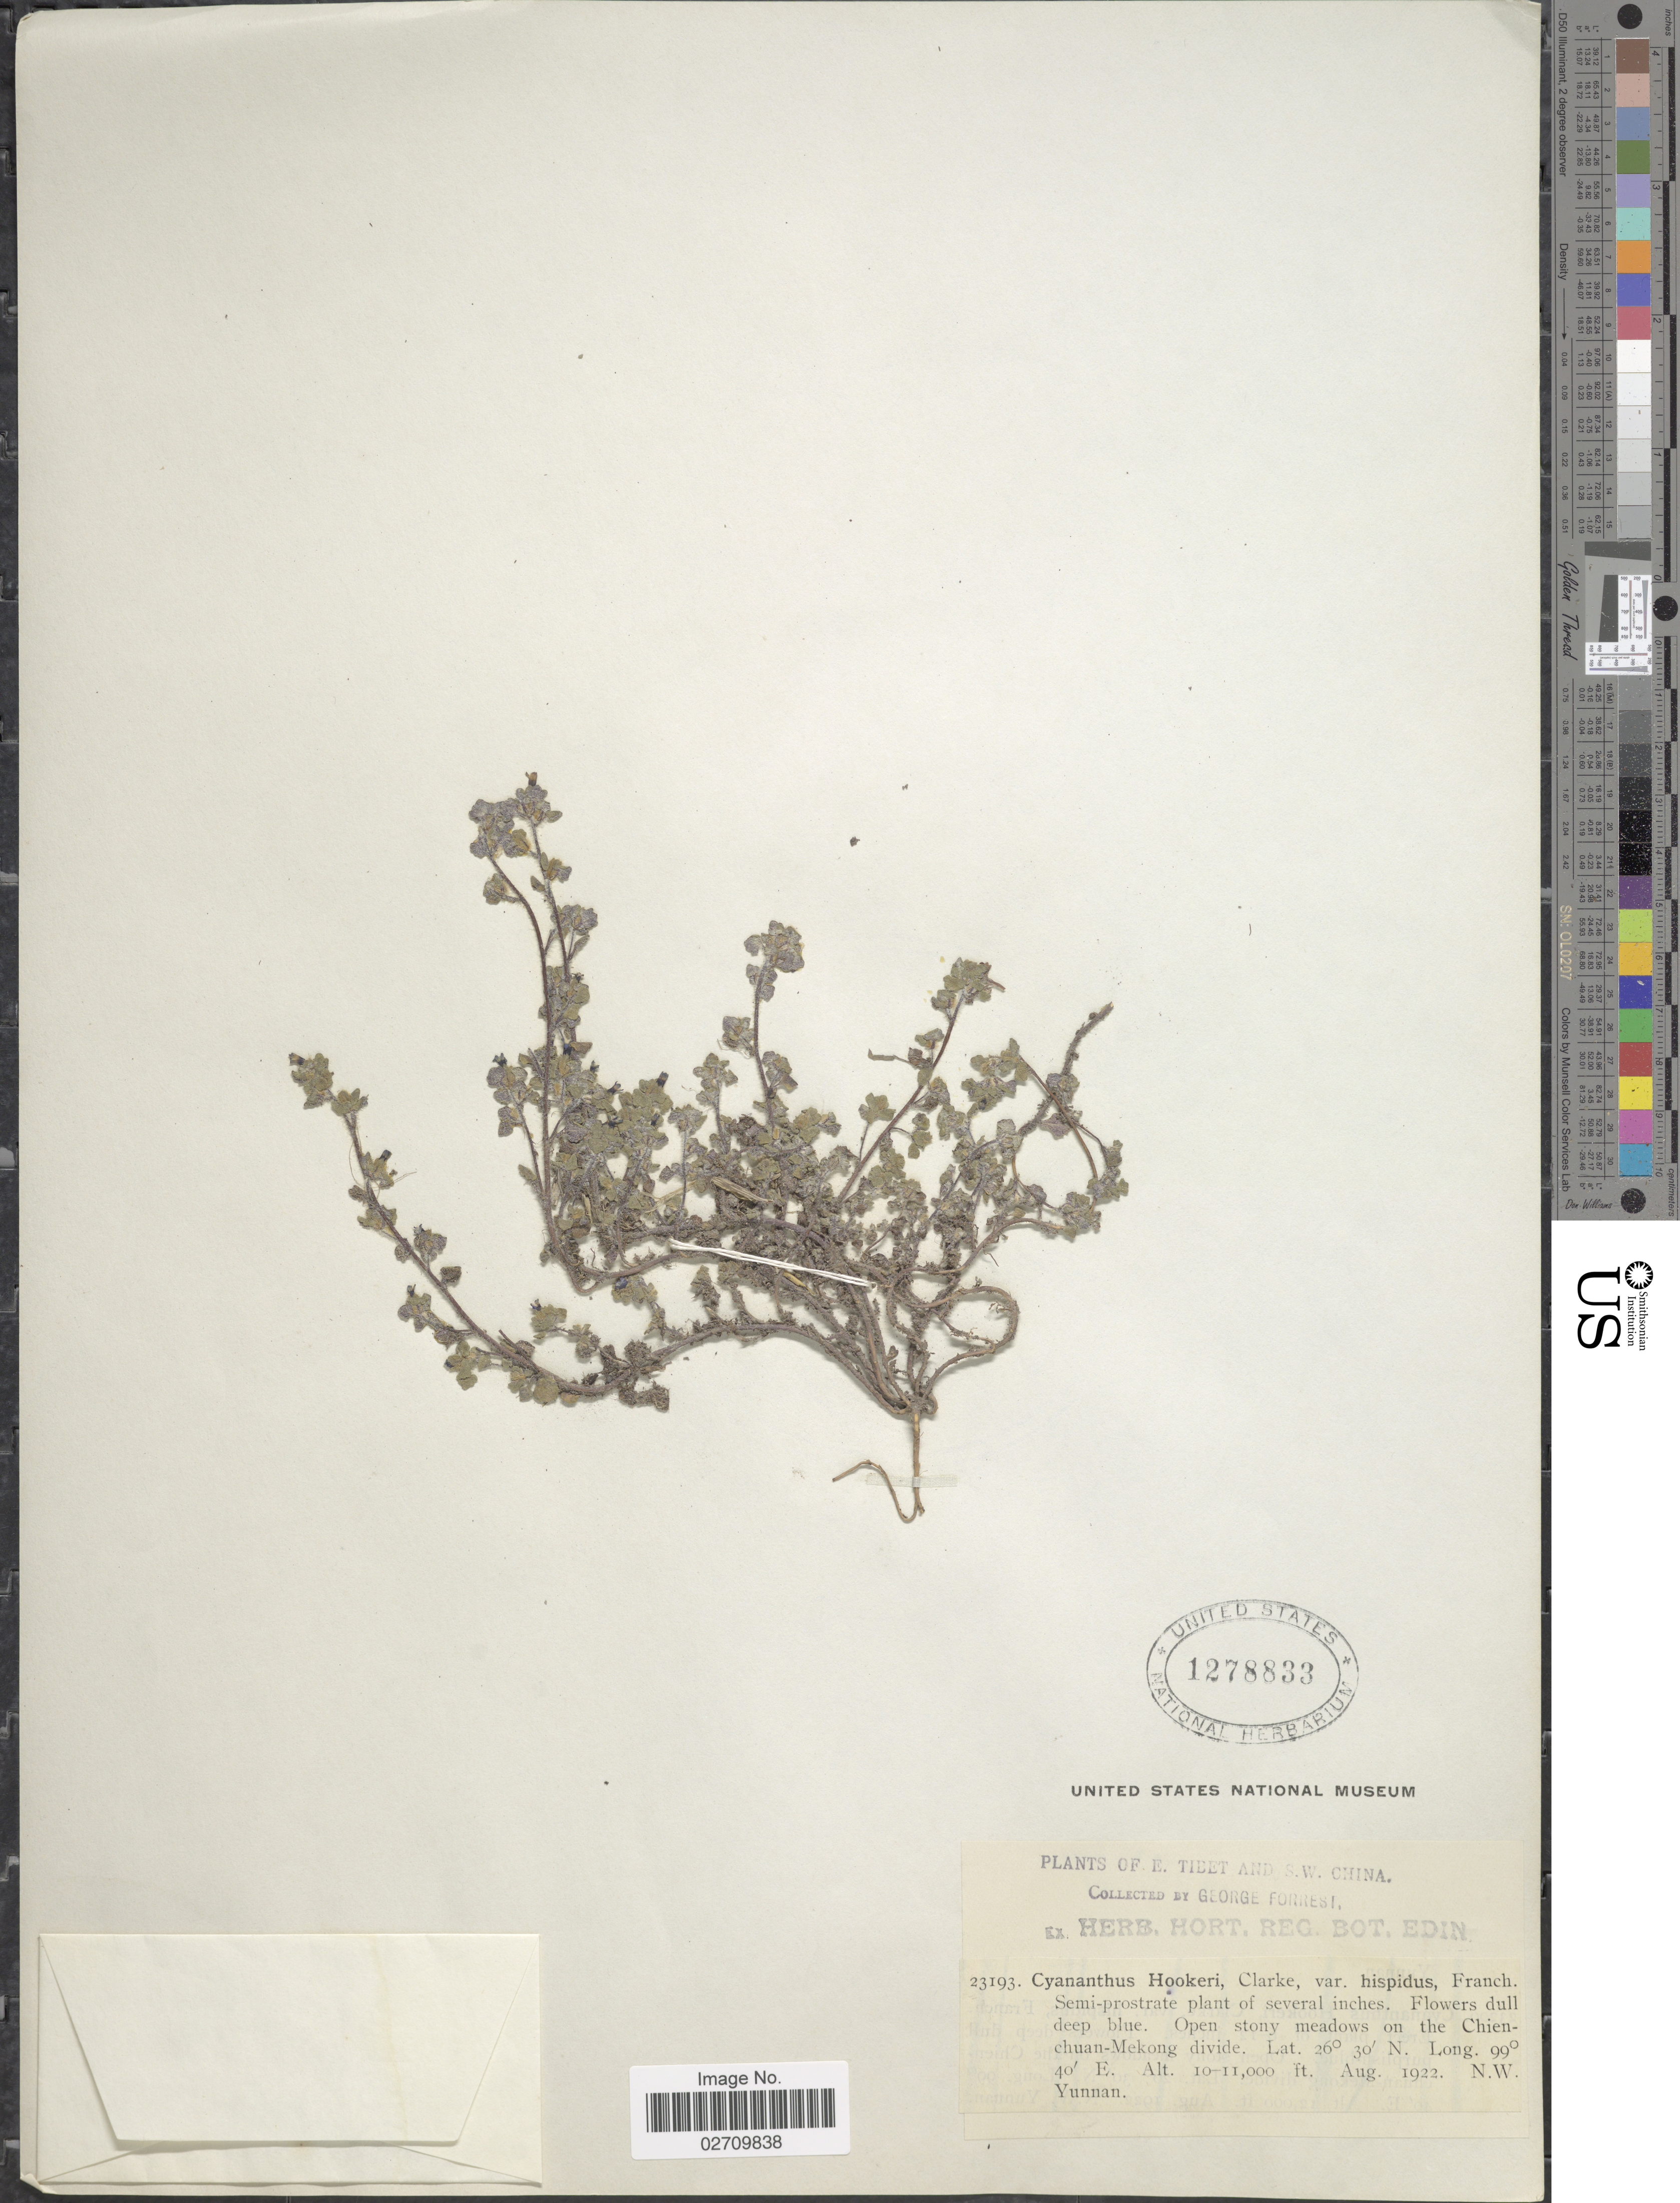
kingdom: Plantae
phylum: Tracheophyta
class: Magnoliopsida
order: Asterales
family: Campanulaceae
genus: Cyananthus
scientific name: Cyananthus hookeri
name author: C.B. Clarke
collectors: G. Forrest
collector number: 23193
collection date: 1922-08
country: China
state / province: Yunnan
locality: E. Tibet and S.W. China, Open stony meadows on the Chien-chuan-Mekong divide, N.W. Yunnan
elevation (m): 3048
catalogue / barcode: US 1278833